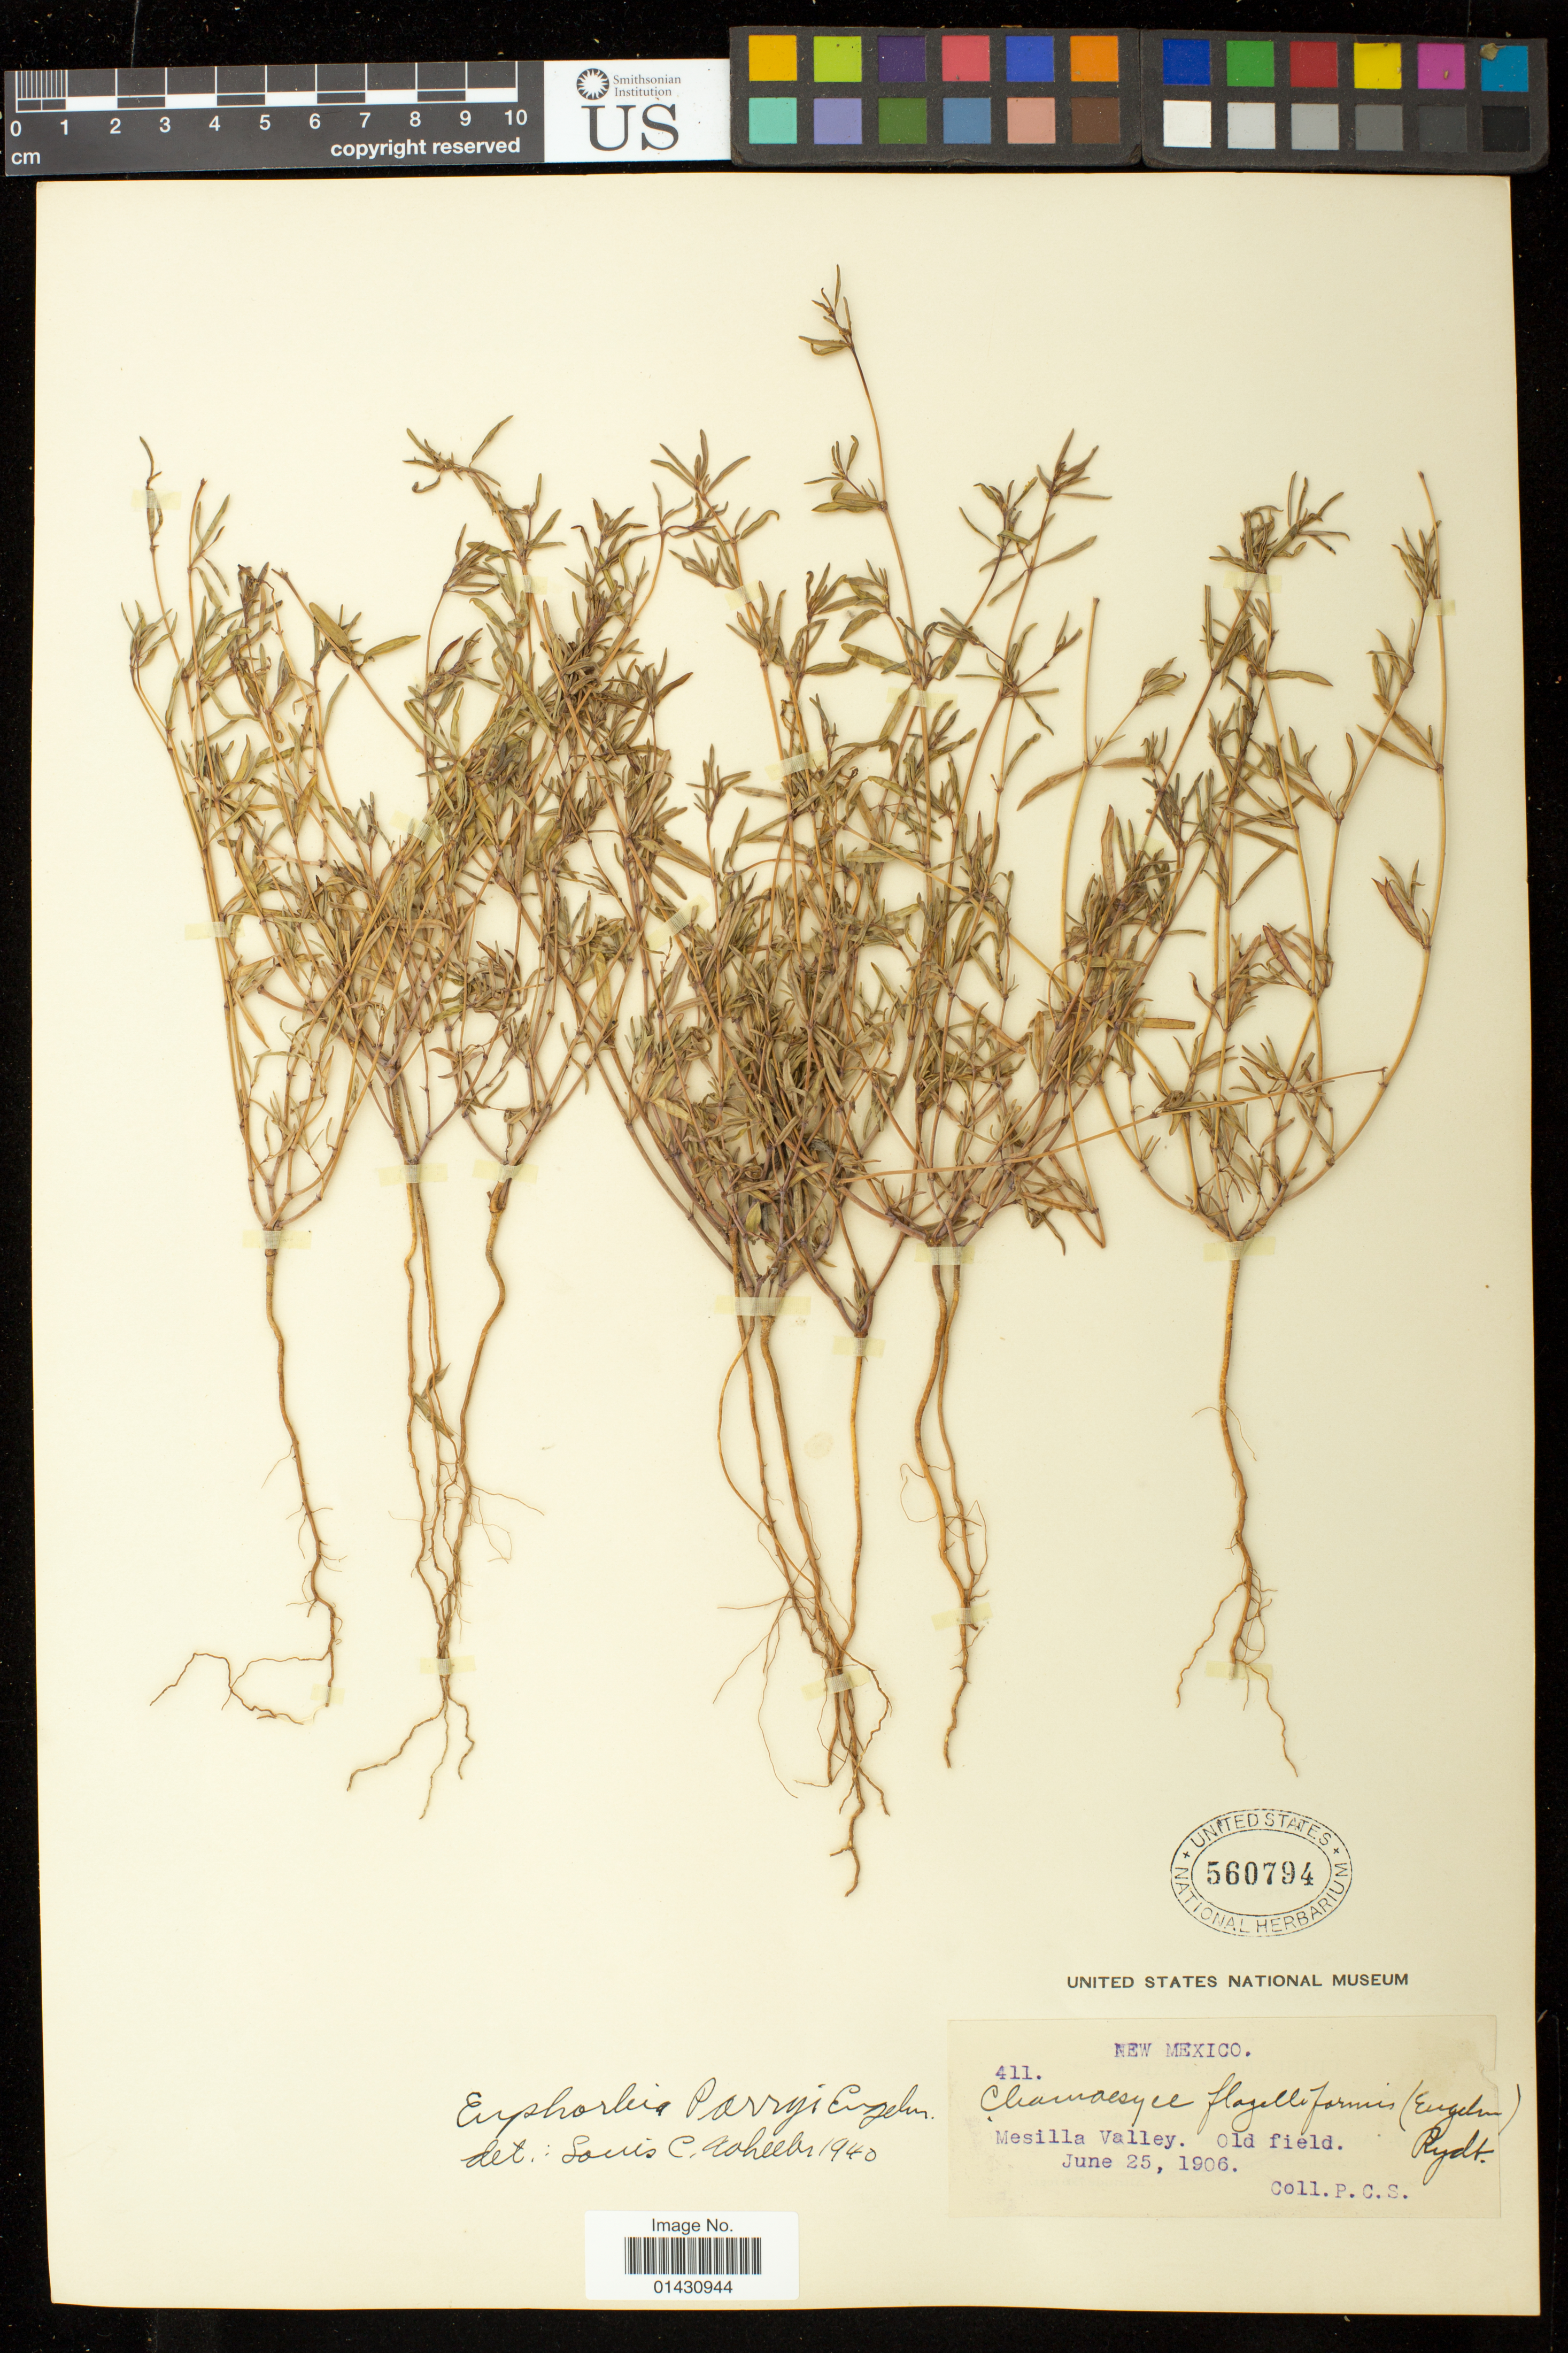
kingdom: Plantae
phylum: Tracheophyta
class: Magnoliopsida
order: Malpighiales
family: Euphorbiaceae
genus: Euphorbia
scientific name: Euphorbia parryi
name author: Engelm.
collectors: P. C. Standley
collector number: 411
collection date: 1906-06-25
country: United States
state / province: New Mexico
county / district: Doña Ana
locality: Mesilla Valley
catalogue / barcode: US 560794